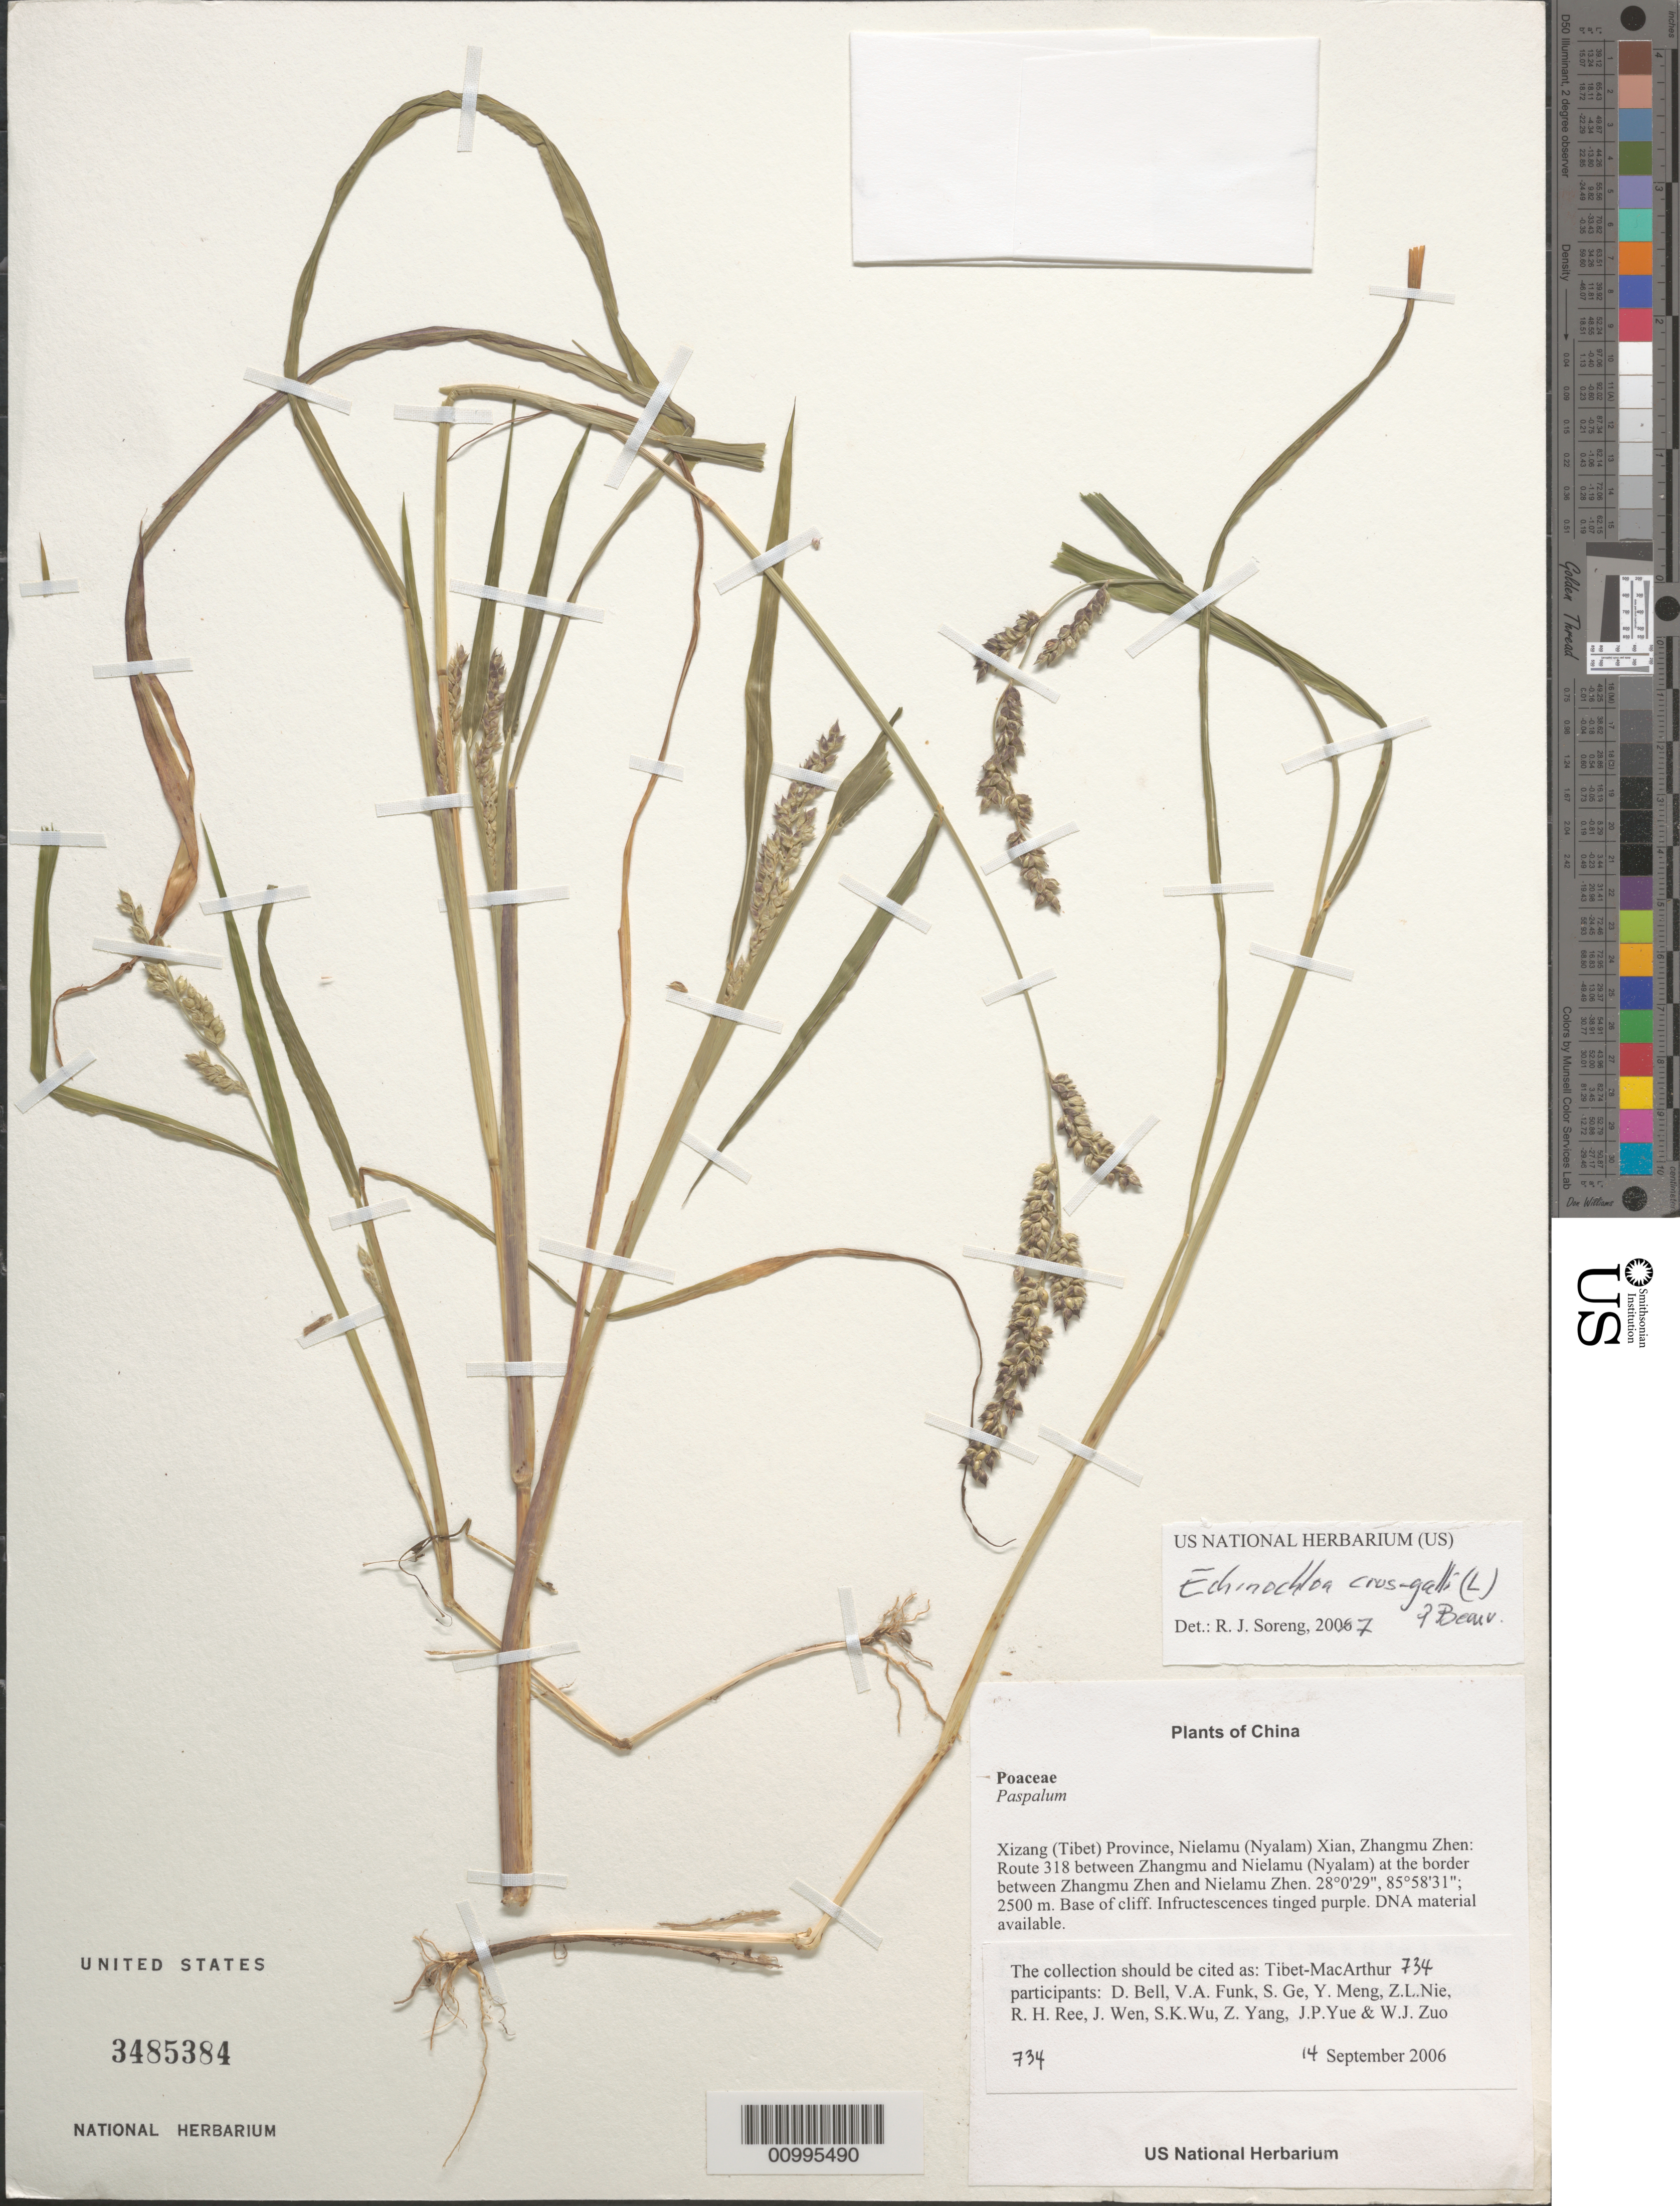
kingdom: Plantae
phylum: Tracheophyta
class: Liliopsida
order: Poales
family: Poaceae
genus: Echinochloa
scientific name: Echinochloa crus-galli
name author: (L.) P. Beauv.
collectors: Tibet-MacArthur, D. A. Bell, V. Funk, S. Ge, Y. Meng, Z. Nie, R. Ree, J. Wen, J. Yue & W. Zuo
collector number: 734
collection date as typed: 14 Sep 2006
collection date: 2006-09-14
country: China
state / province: Xizang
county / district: Nielamu (Nyalam) Xian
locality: Nielamu Zhen. Route 318 between Zhangmu and Nielamu (Nyalam) at the border between Zhangmu Zhen and Nielamu Zhen.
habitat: Base of wet cliff, steep rocky slopes with Alnus semicordata, and disturbed roadside. Base of cliff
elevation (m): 2500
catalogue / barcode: US 3585384